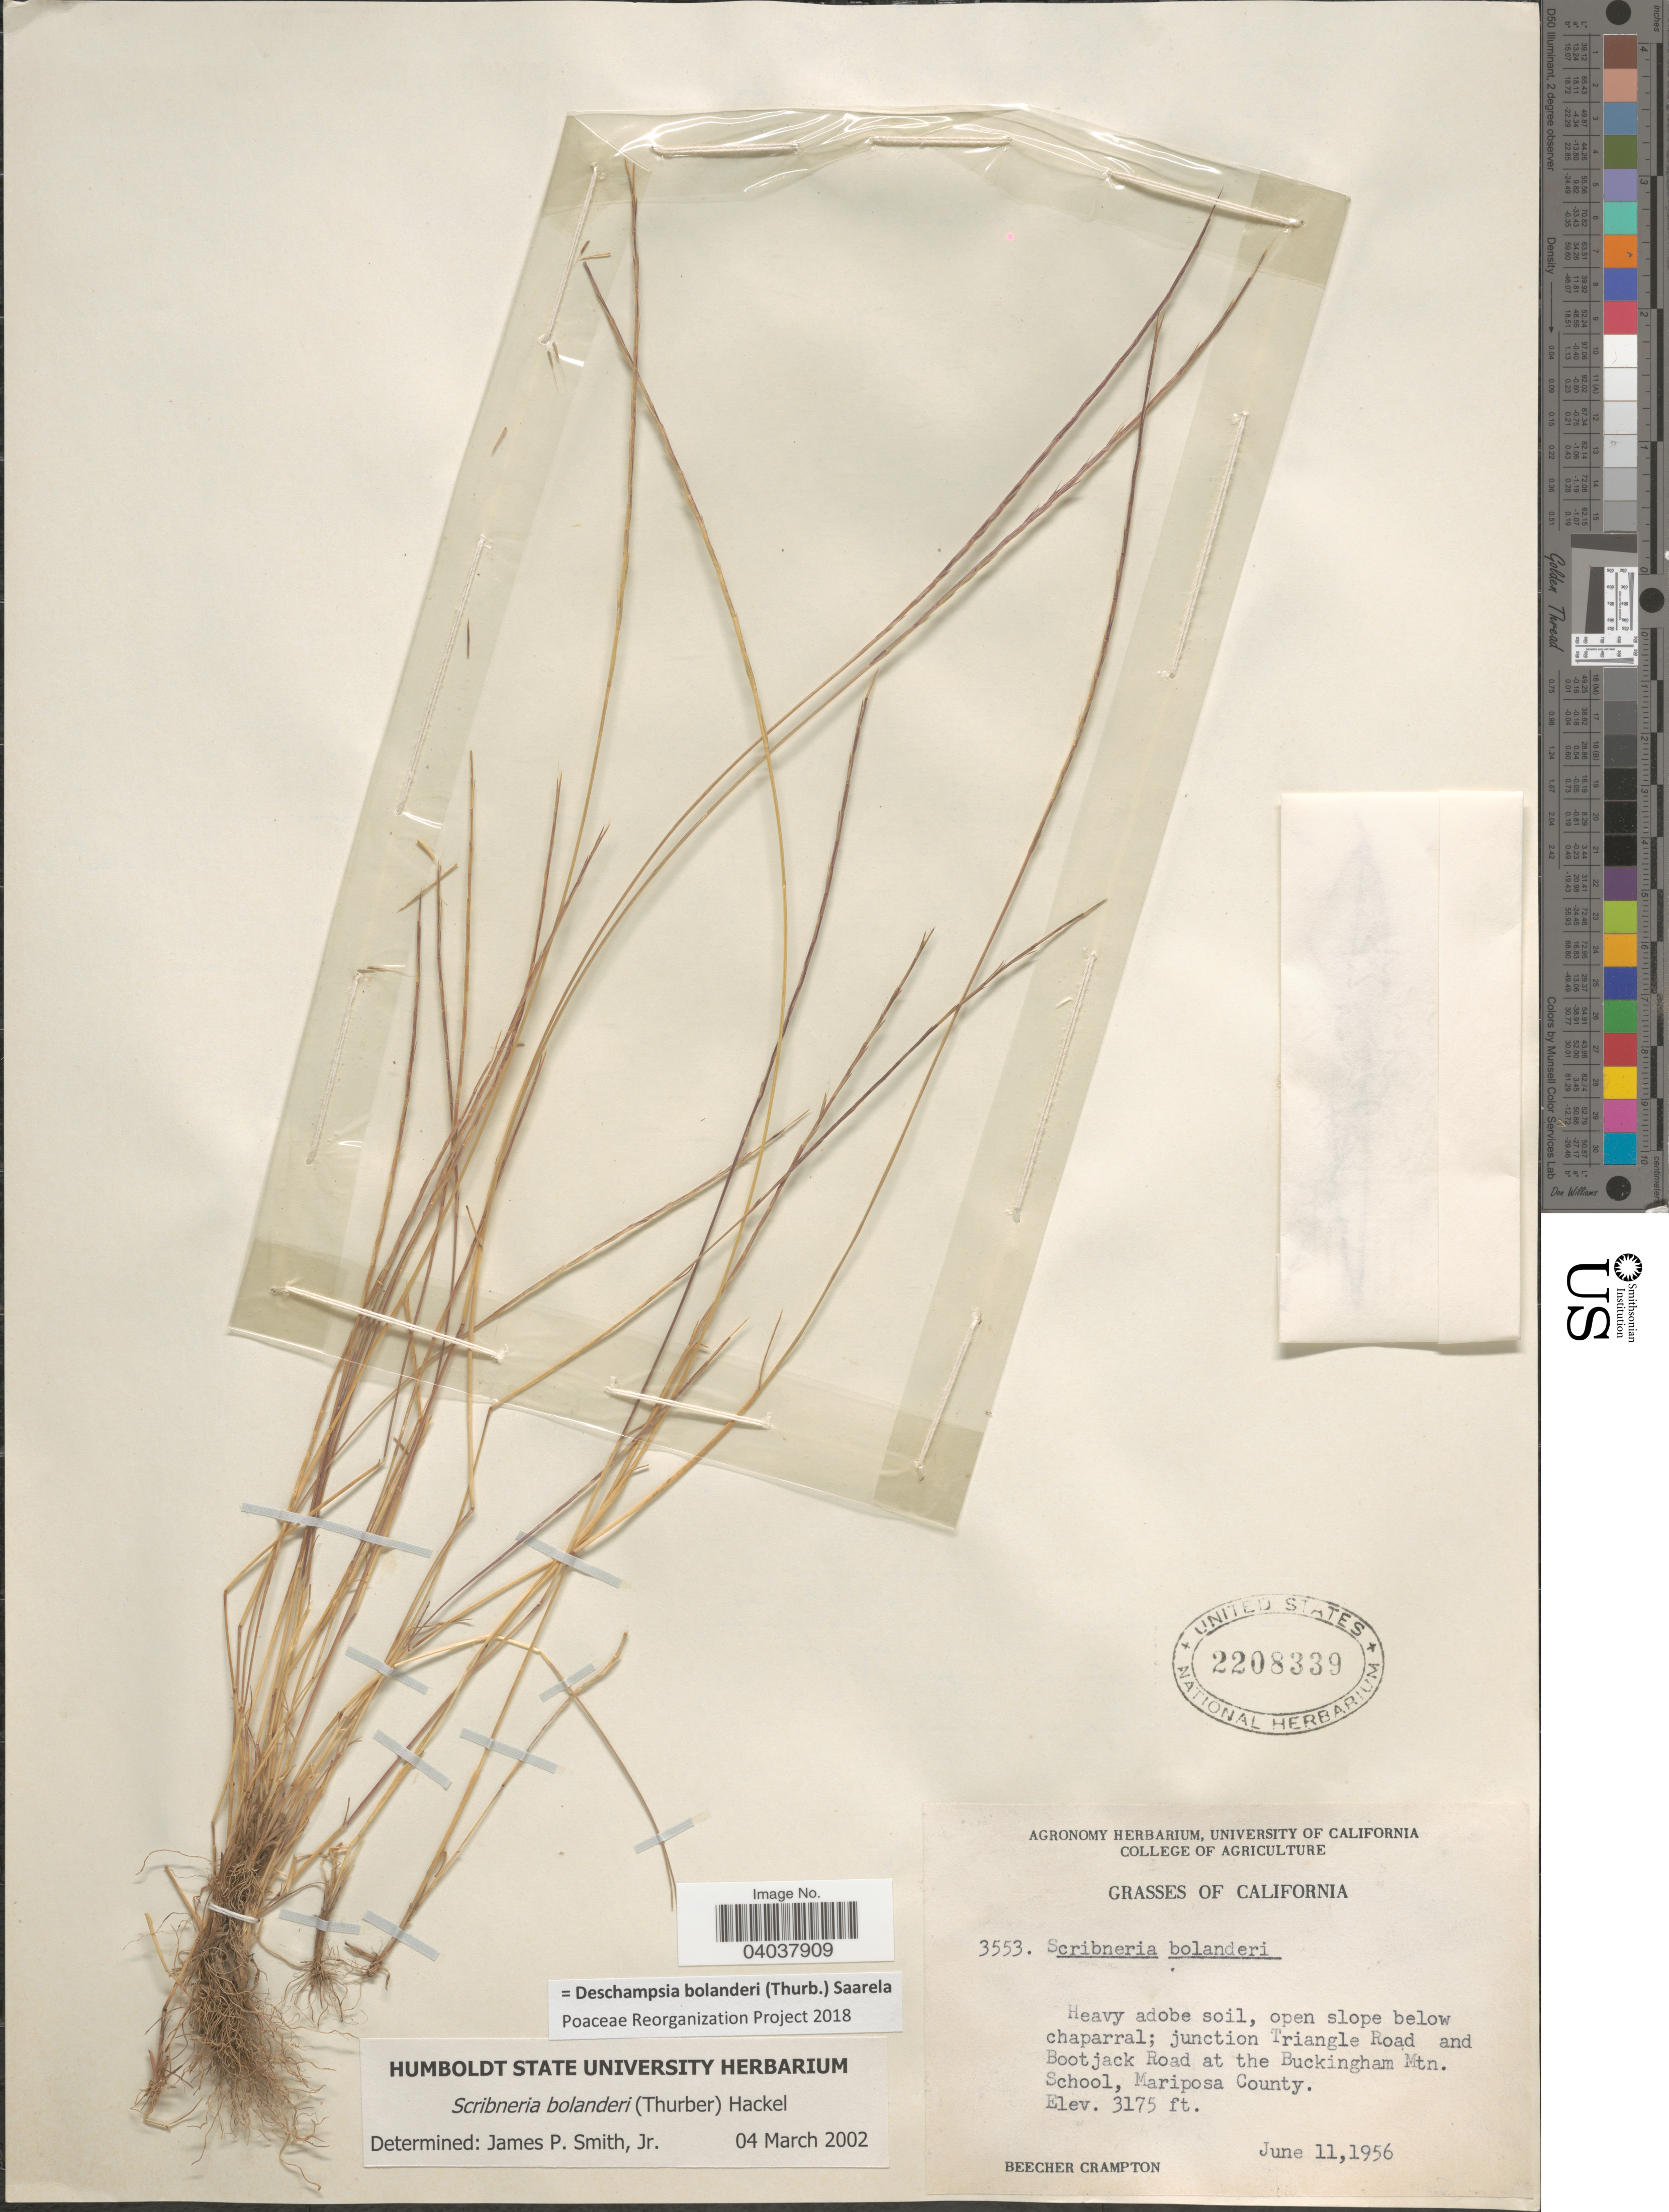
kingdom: Plantae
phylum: Tracheophyta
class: Liliopsida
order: Poales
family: Poaceae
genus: Deschampsia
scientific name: Deschampsia bolanderi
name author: (Thurb.) Saarela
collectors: B. Crampton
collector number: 3553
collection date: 1956-06-11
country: United States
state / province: California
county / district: Mariposa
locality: Junction Triangle Road and Bootjack Road at the Buckingham Mtn. School, Mariposa County.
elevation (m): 968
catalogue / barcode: US 2208339